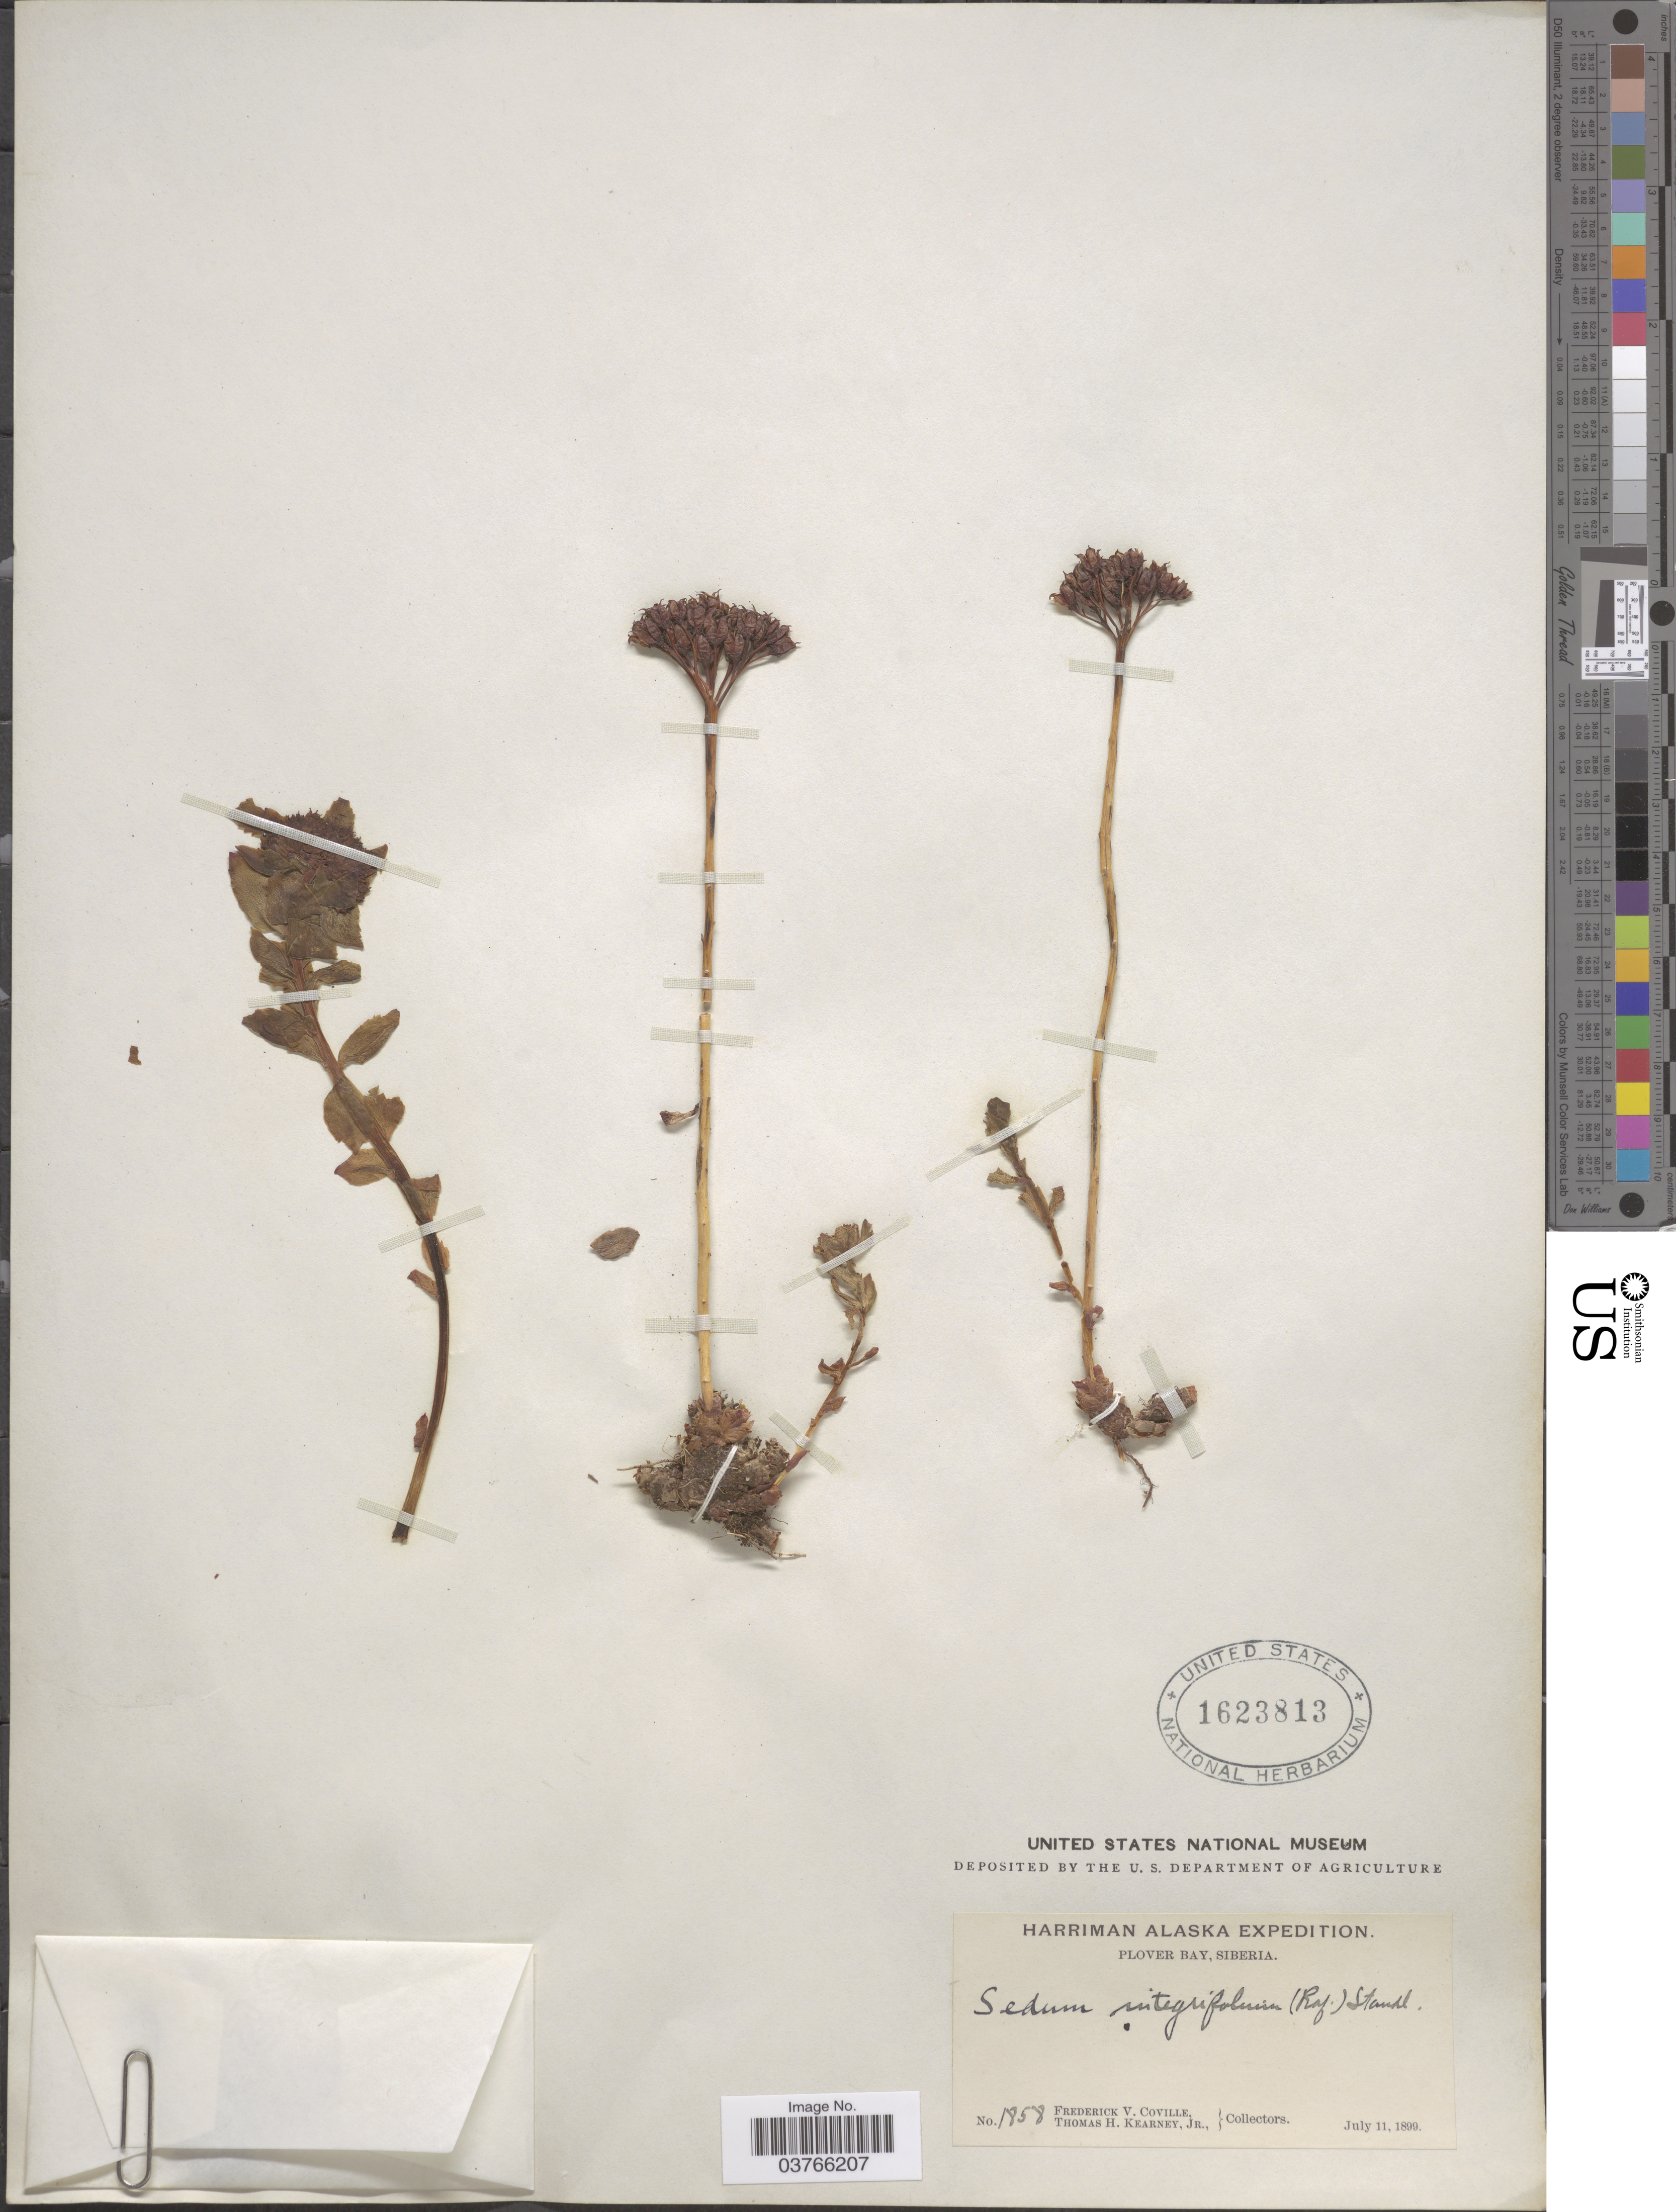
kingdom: Plantae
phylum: Tracheophyta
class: Magnoliopsida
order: Saxifragales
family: Crassulaceae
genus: Rhodiola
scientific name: Rhodiola integrifolia subsp. integrifolia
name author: Raf.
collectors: F. V. Coville & T. H. Kearney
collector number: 1858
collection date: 1899-07-11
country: United States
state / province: Alaska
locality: Plover Bay, Siberia.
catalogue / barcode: US 1623813